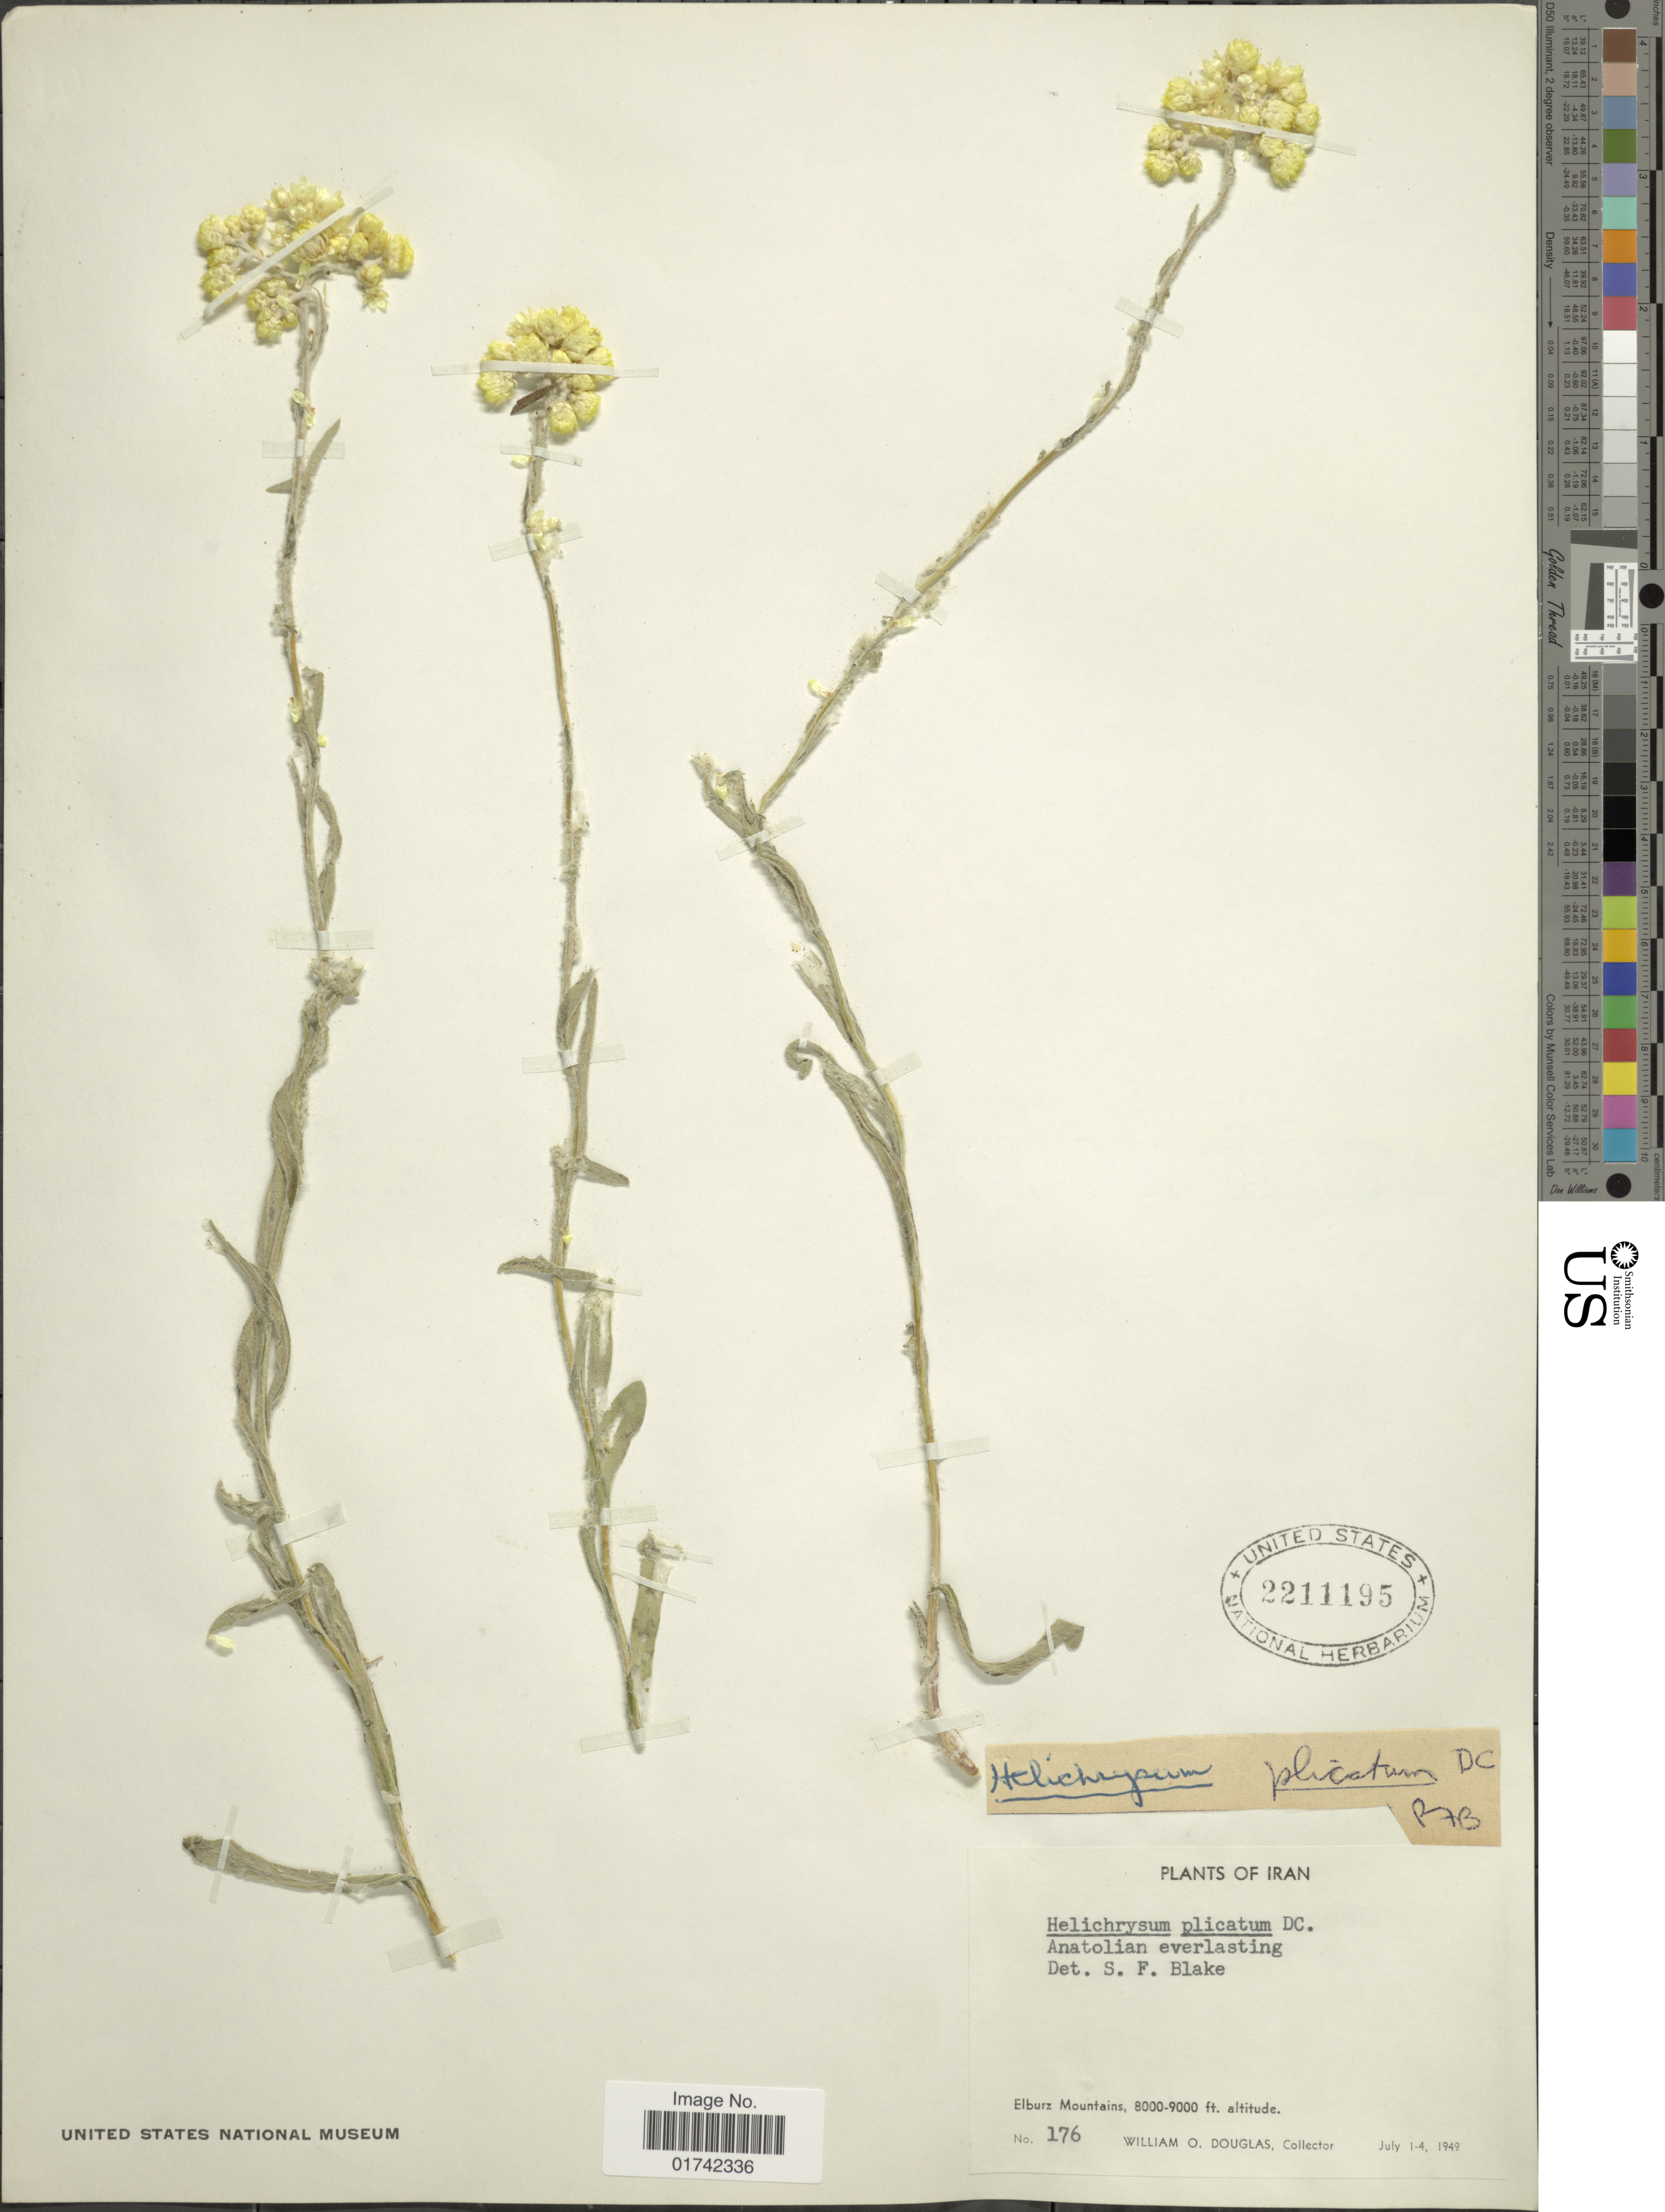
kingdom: Plantae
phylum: Tracheophyta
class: Magnoliopsida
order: Asterales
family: Asteraceae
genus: Helichrysum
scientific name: Helichrysum plicatum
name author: DC.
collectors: W. Douglas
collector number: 176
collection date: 1949-07-01/1949-07-04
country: Iran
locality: Elburz Mountains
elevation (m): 2438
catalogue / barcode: US 2211195